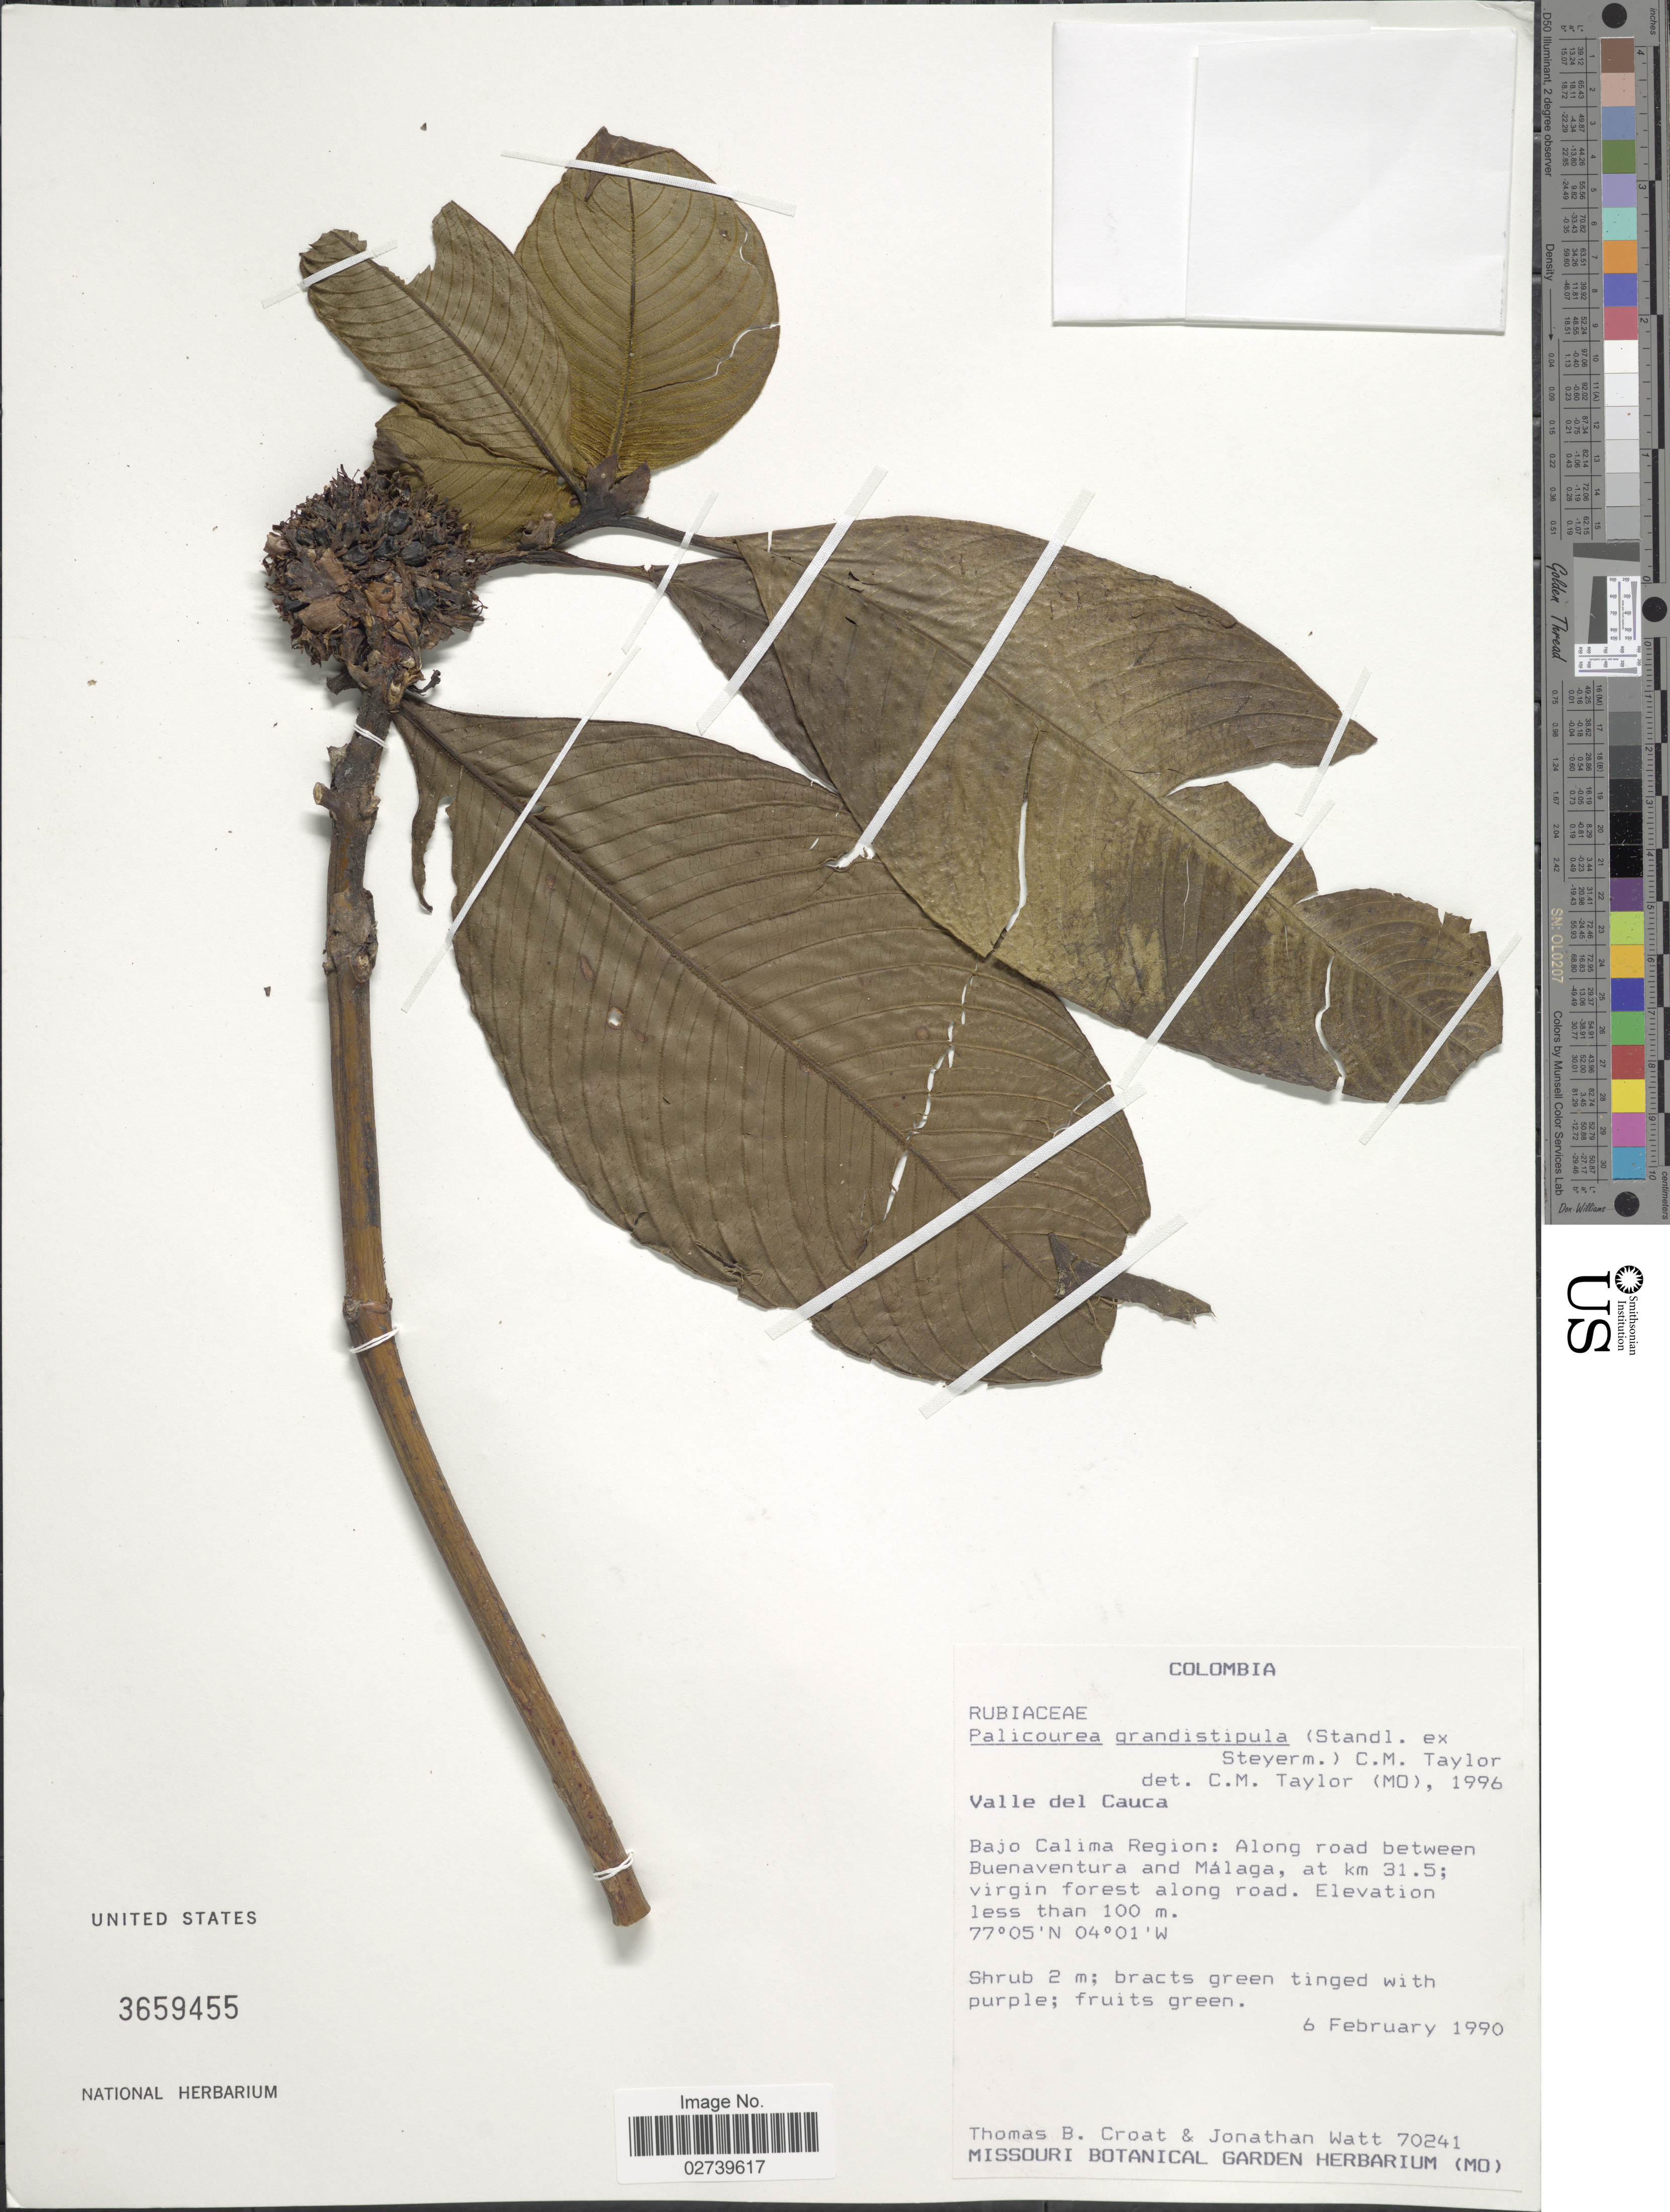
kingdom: Plantae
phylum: Tracheophyta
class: Magnoliopsida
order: Gentianales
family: Rubiaceae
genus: Palicourea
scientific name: Palicourea grandistipula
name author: (Standl. ex Steyerm.) C.M. Taylor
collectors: T. B. Croat & J. Watt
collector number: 70241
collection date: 1990-02-06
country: Colombia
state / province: Valle del Cauca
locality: Bajo Calima Region: Along road between Buenaventura and Malaga, at km 31.5; virgin forest along road.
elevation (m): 100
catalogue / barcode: US 3659455